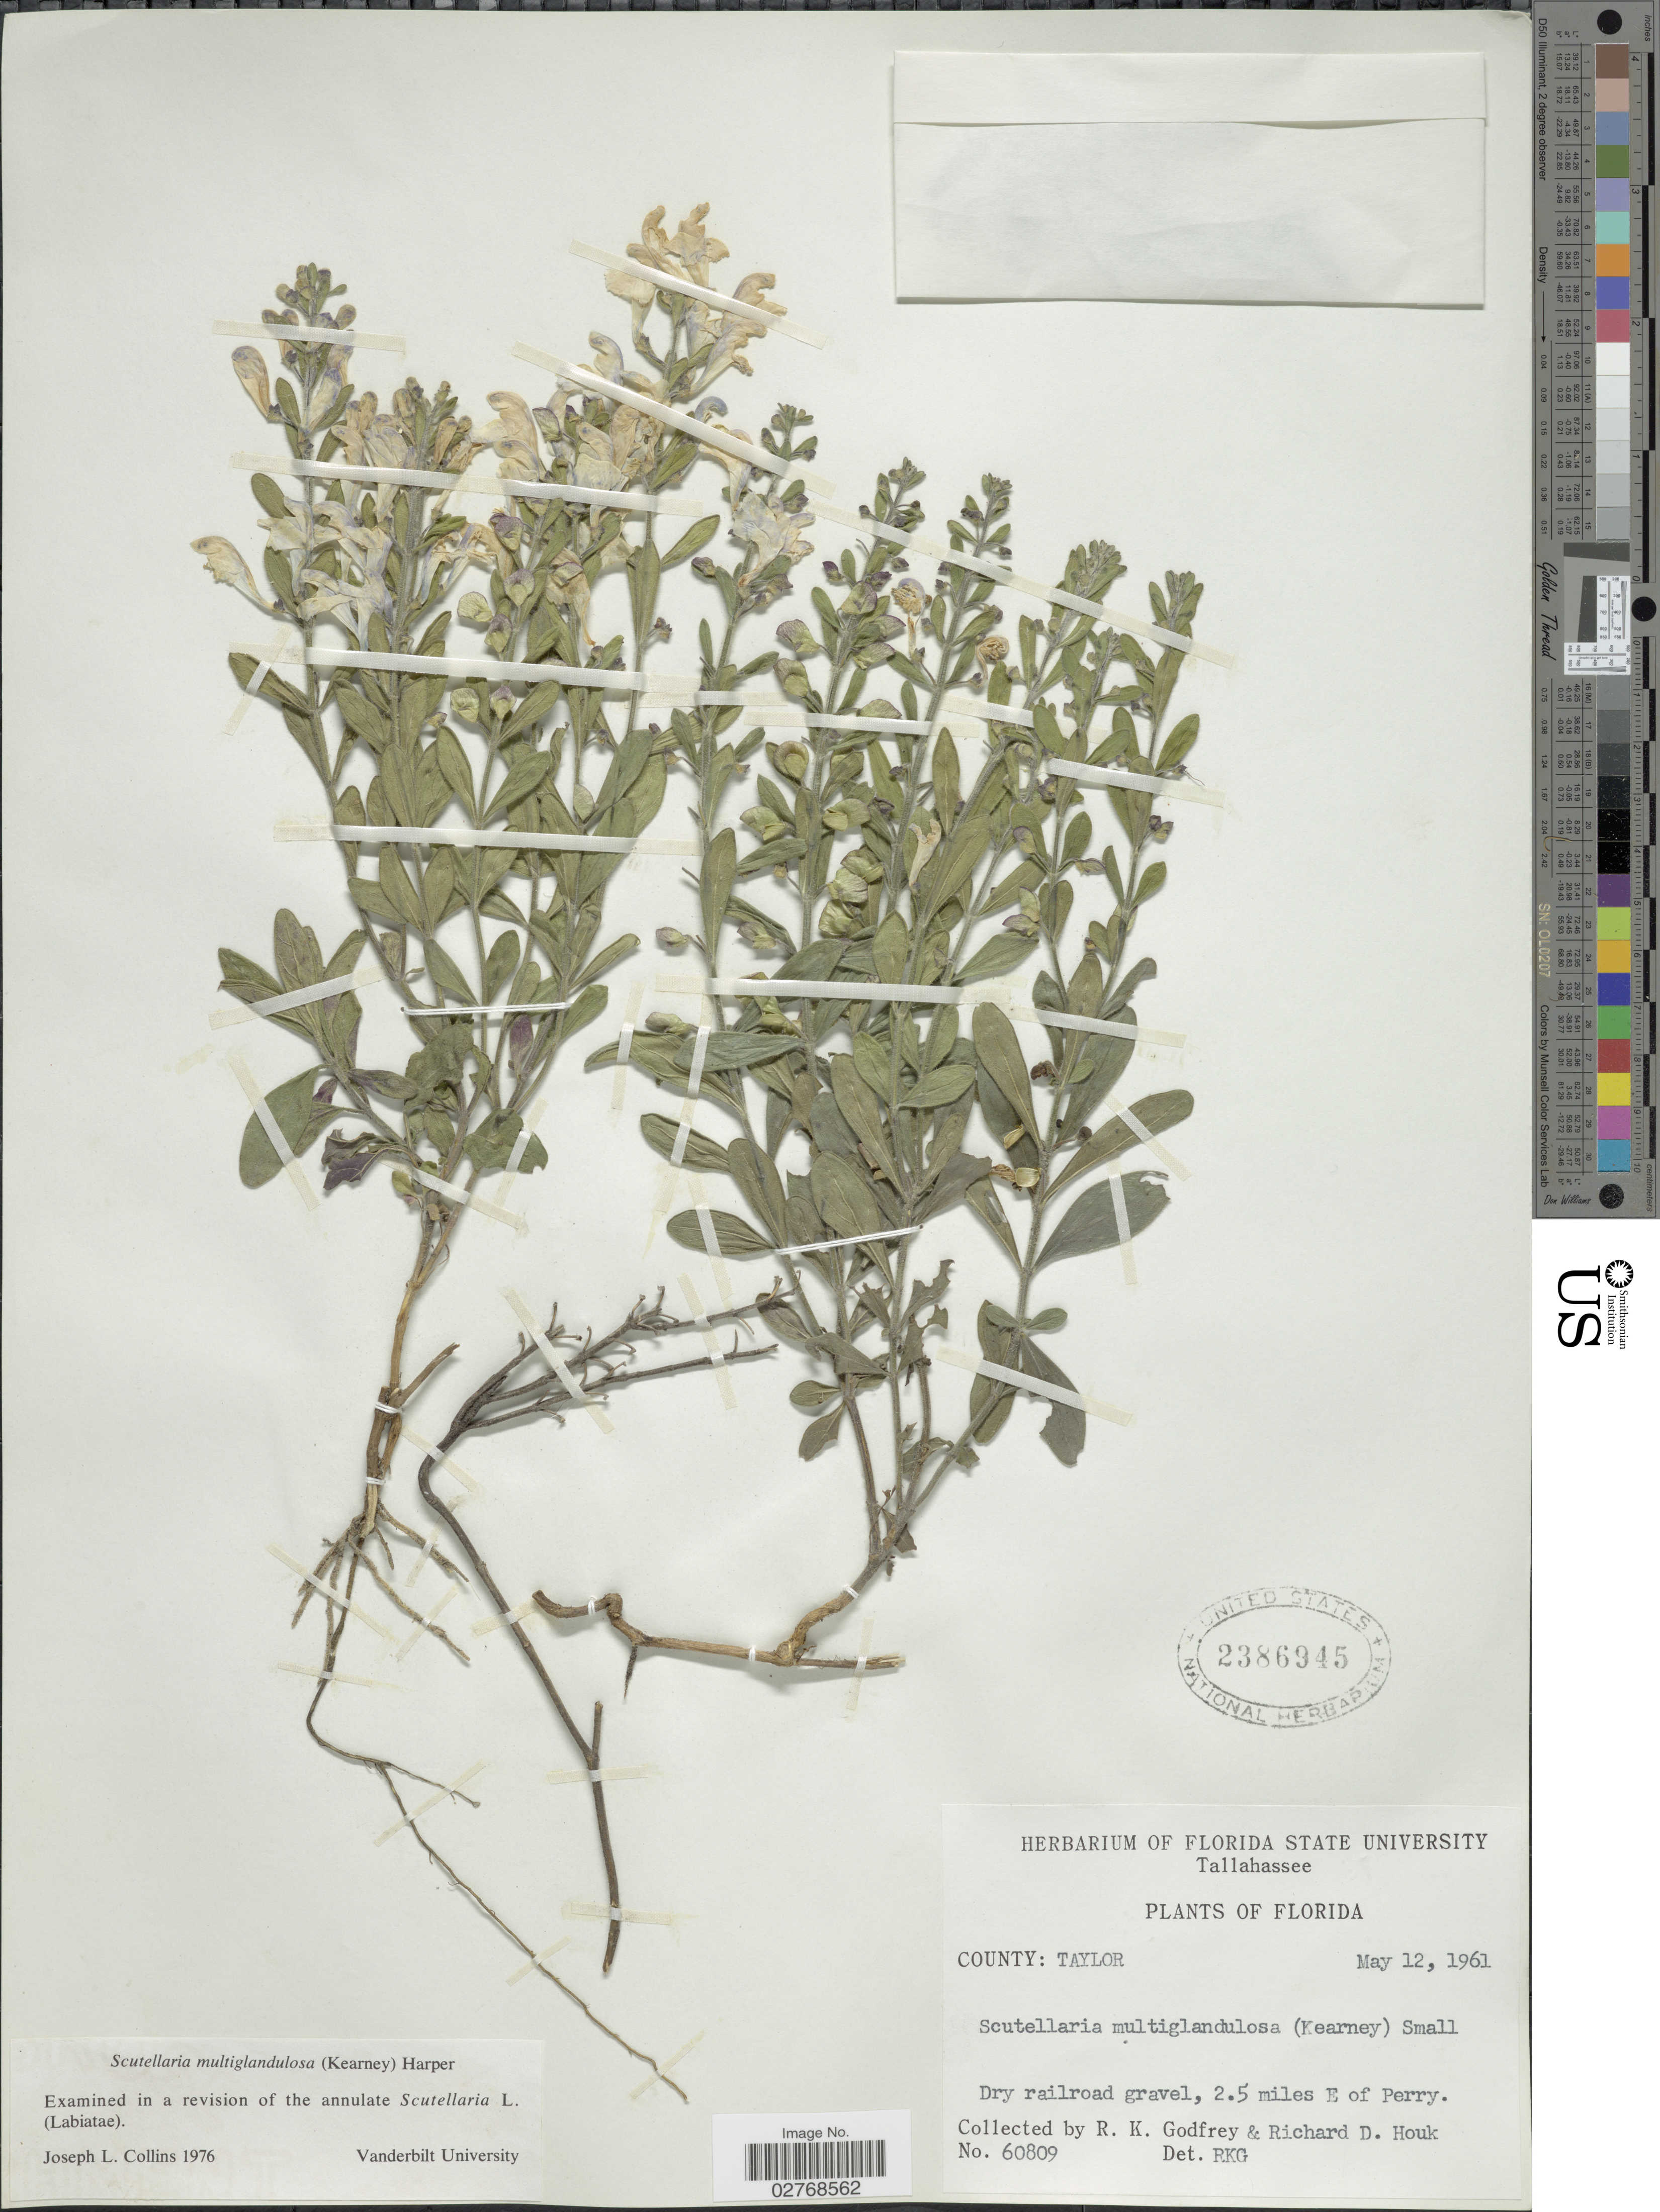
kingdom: Plantae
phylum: Tracheophyta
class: Magnoliopsida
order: Lamiales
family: Lamiaceae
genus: Scutellaria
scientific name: Scutellaria multiglandulosa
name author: (Kearney) Small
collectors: R. K. Godfrey & R. Houk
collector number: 60809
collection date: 1961-05-12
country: United States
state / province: Florida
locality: County: Taylor. 2.5 miles E of Perry.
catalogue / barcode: US 2386945